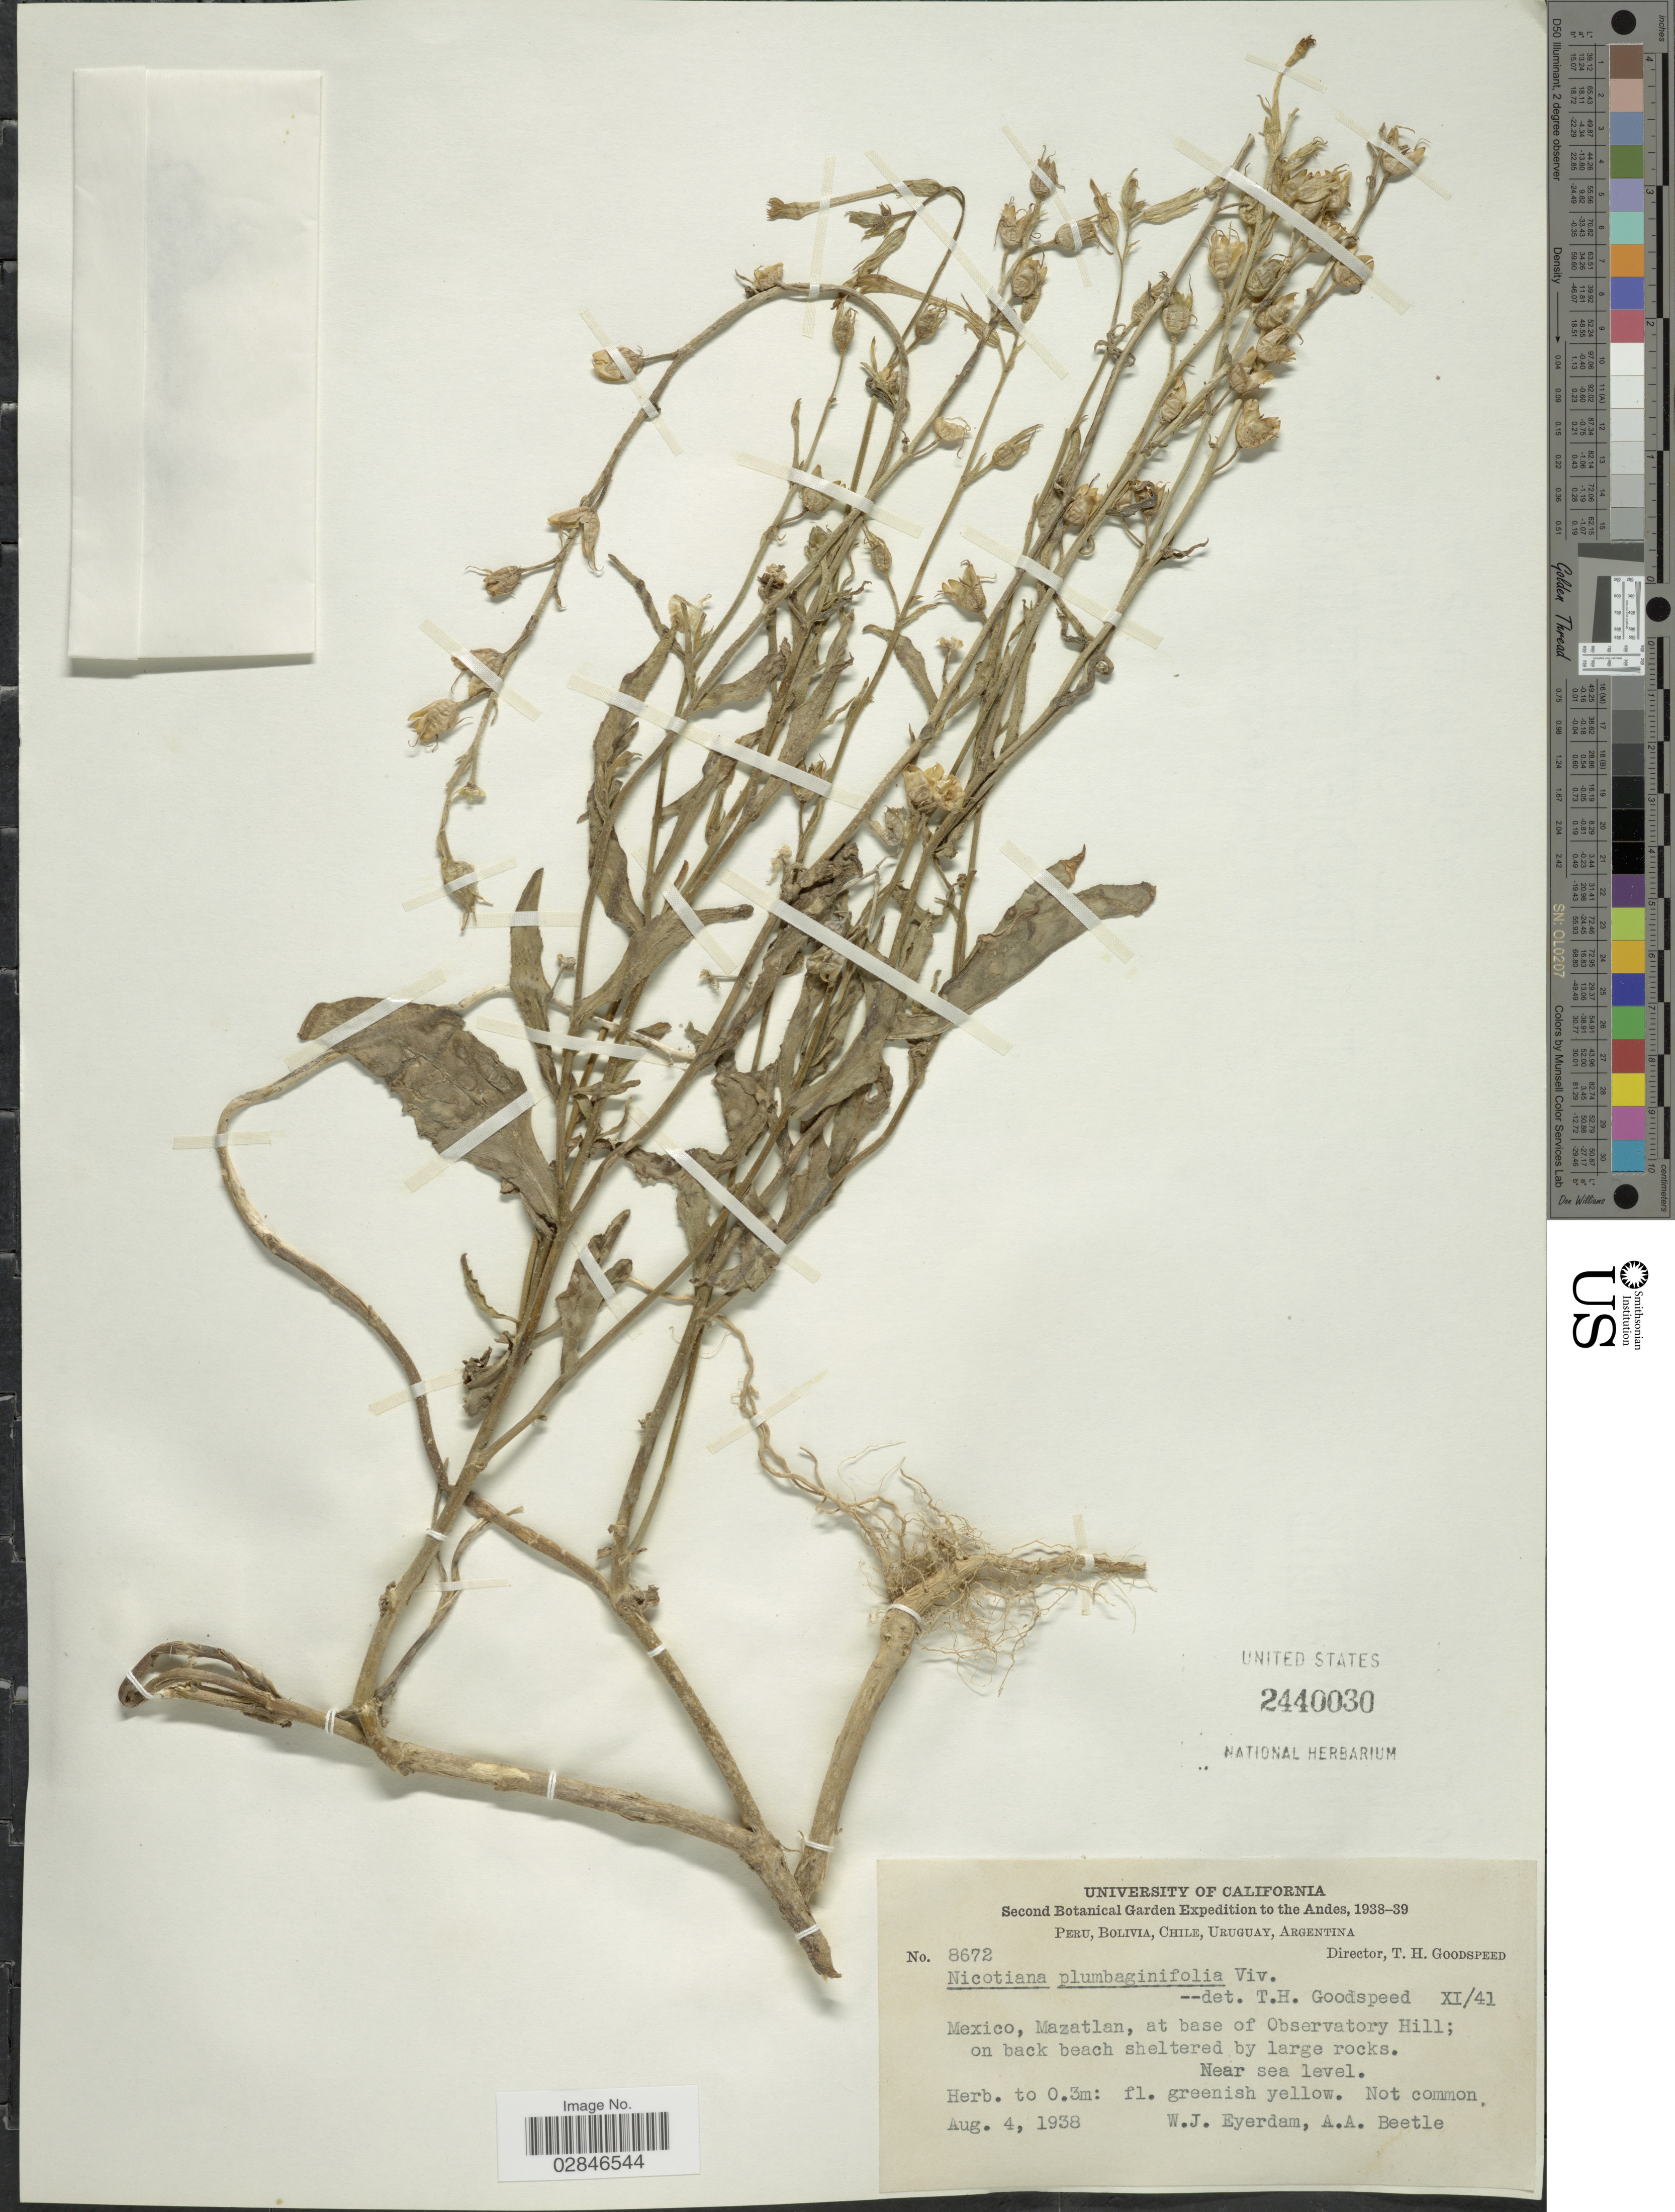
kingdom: Plantae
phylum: Tracheophyta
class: Magnoliopsida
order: Solanales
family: Solanaceae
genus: Nicotiana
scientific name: Nicotiana plumbaginifolia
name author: Viv.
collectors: W. J. Eyerdam & A. A. Beetle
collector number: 8672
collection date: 1938-08-04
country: Mexico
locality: To the Andes, Mazatlan, at base of Observatory Hill.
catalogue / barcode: US 2440030